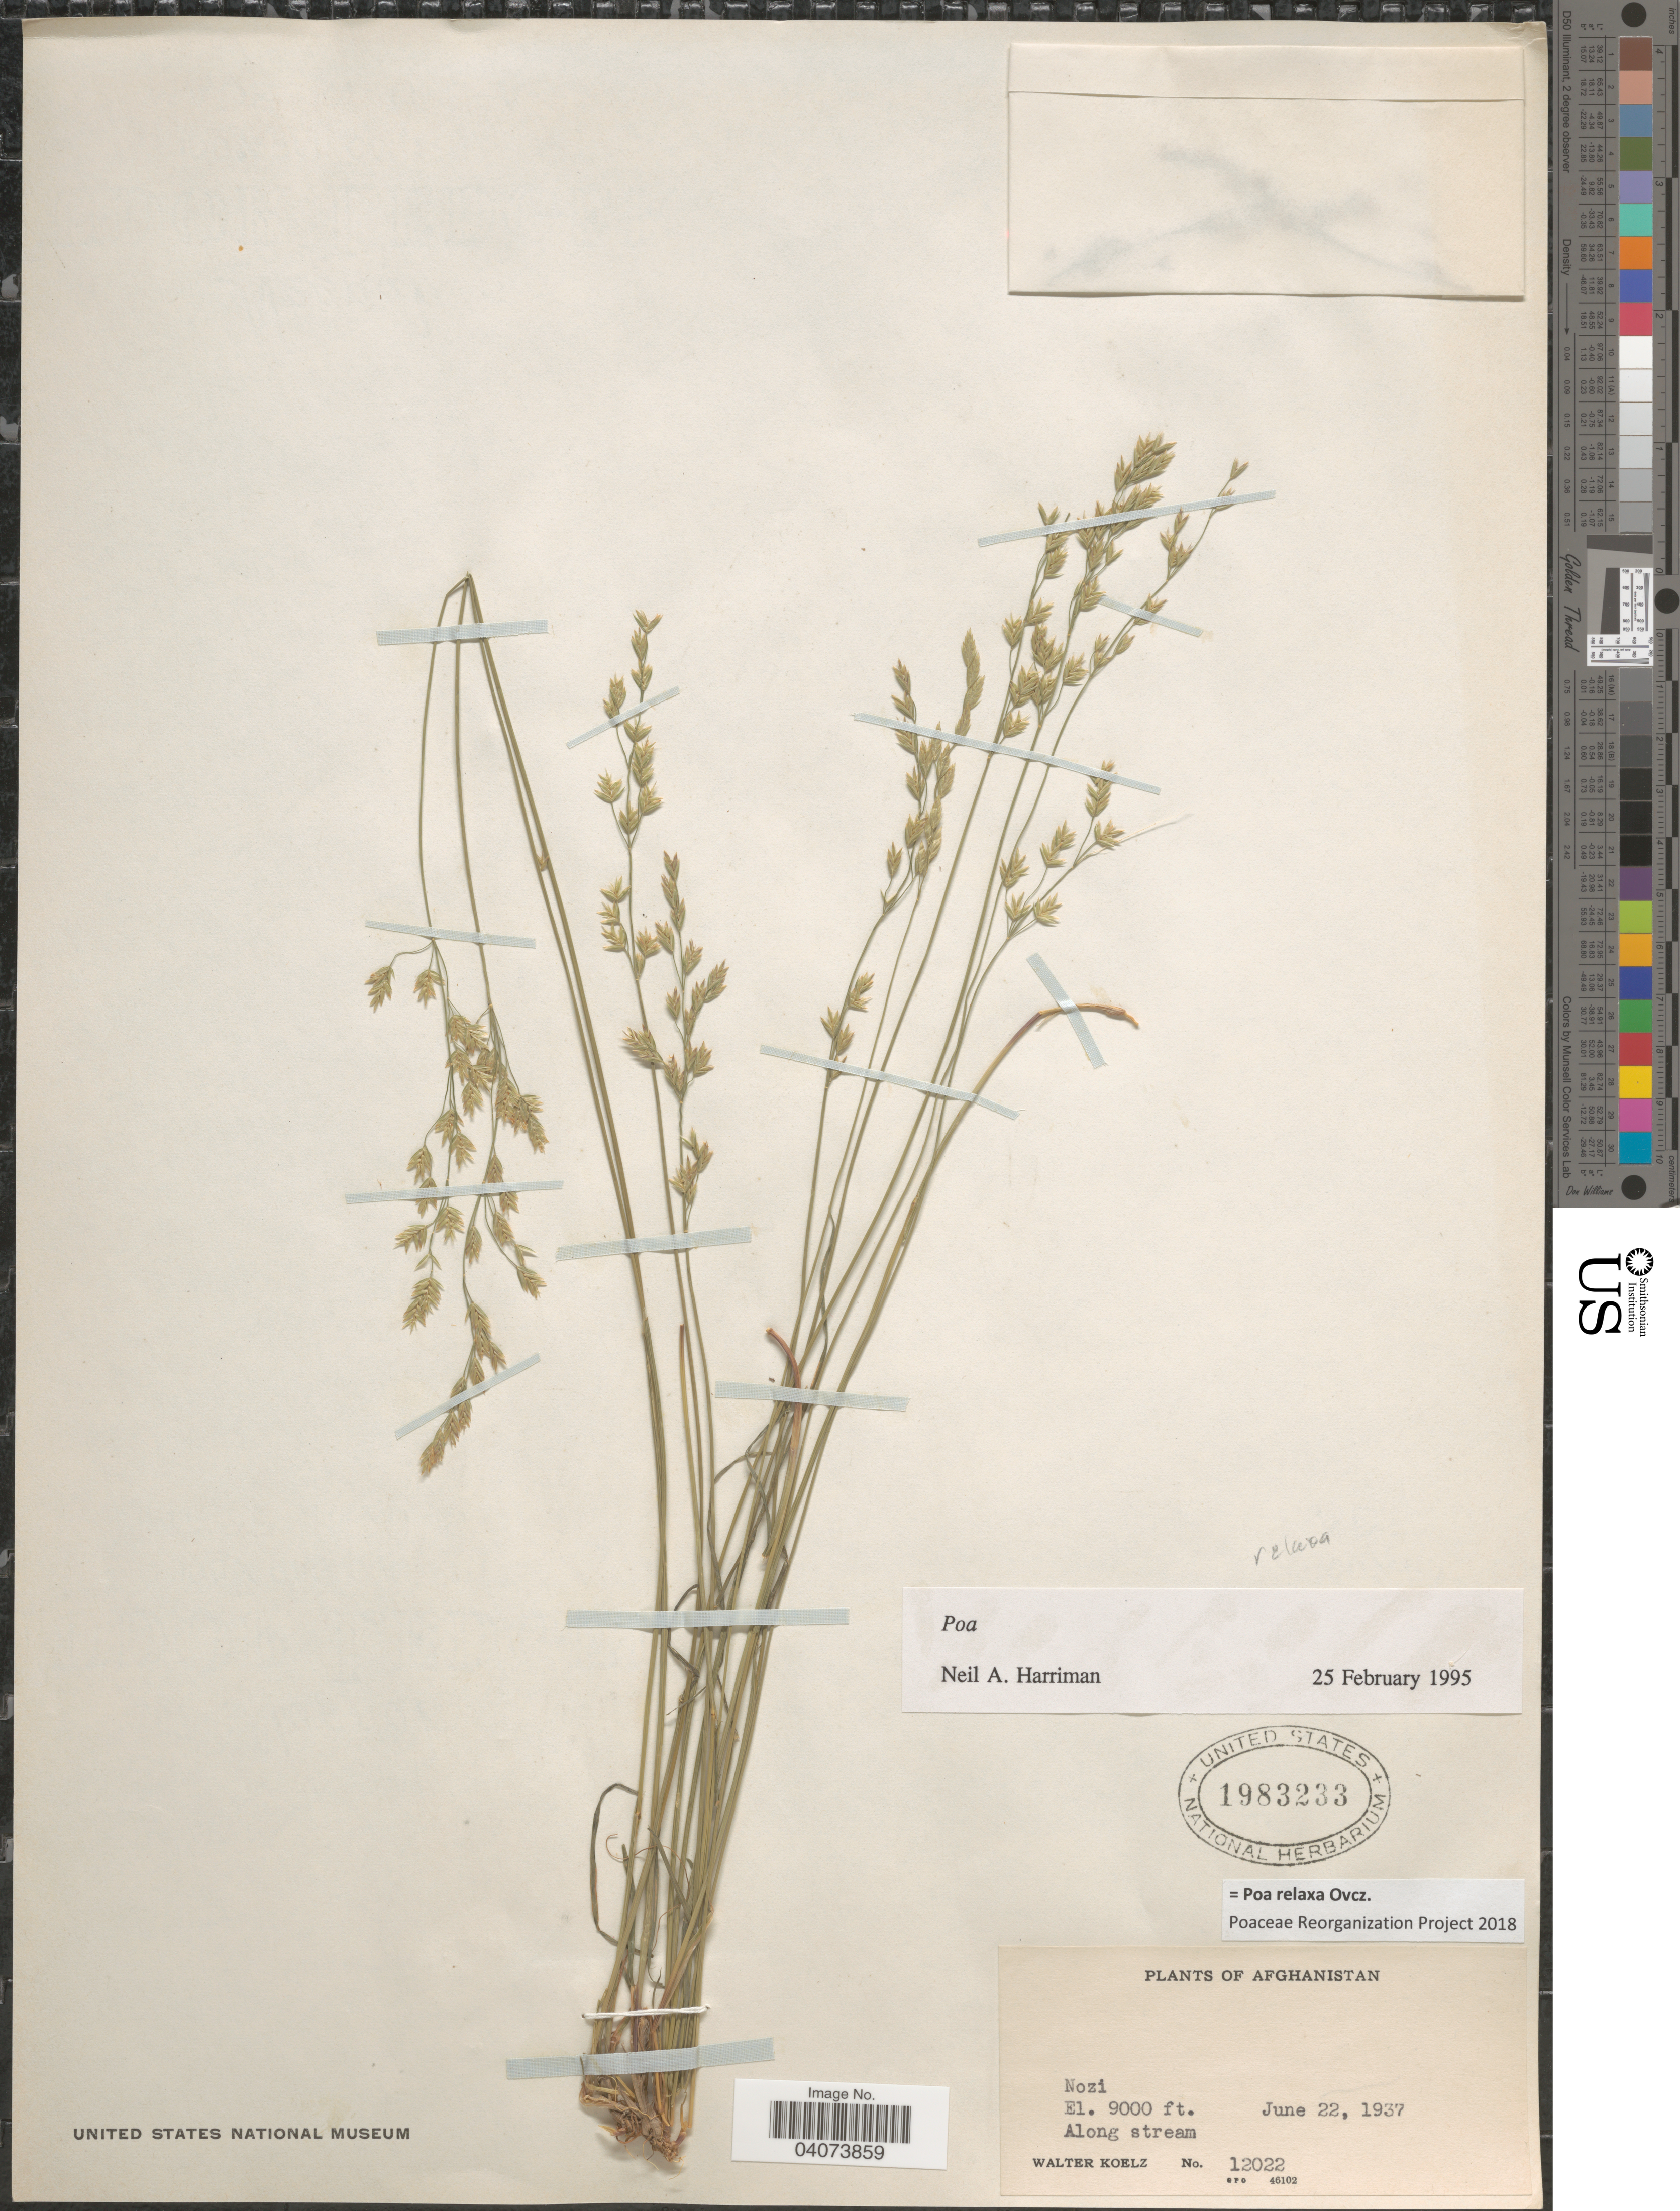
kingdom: Plantae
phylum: Tracheophyta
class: Liliopsida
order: Poales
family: Poaceae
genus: Poa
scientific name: Poa relaxa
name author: Ovcz.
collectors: W. N. Koelz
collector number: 12022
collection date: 1937-06-22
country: Afghanistan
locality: Nozi.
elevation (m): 2743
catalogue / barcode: US 1983233